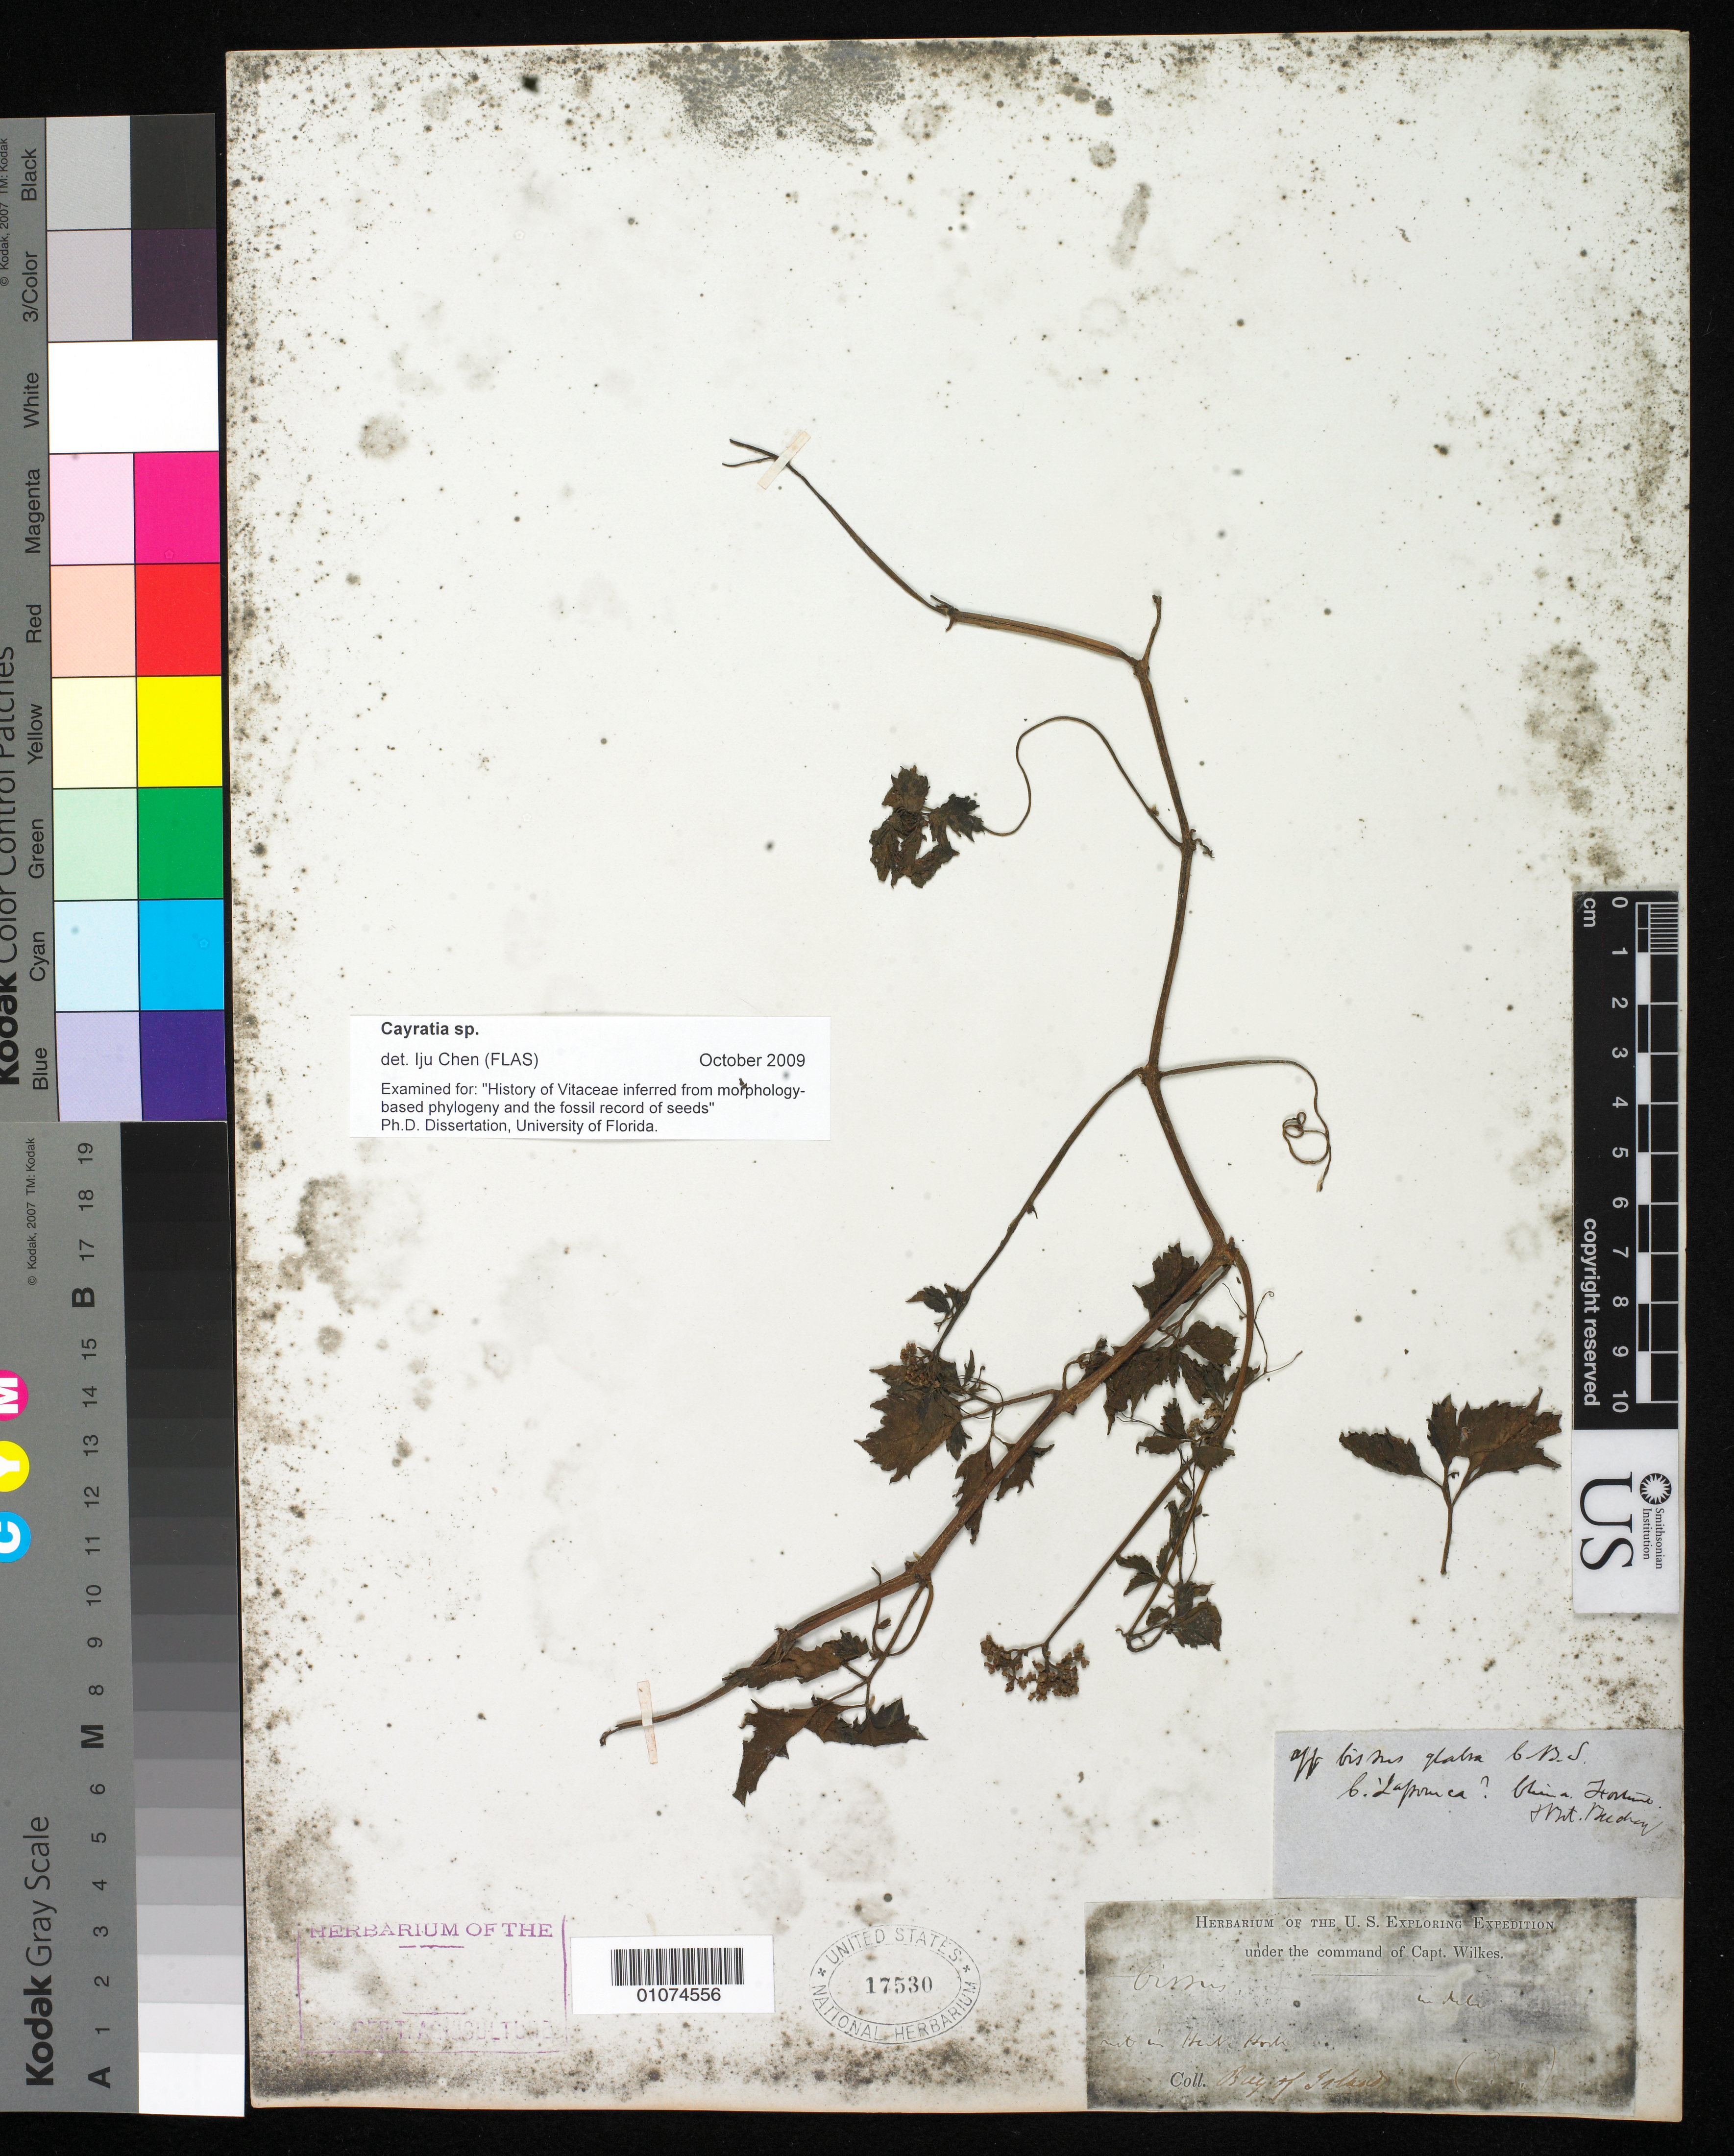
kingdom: Plantae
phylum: Tracheophyta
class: Magnoliopsida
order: Vitales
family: Vitaceae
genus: Cayratia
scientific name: Cayratia sp.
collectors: Wilkes Explor. Exped.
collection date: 1838/1842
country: New Zealand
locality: Bay of Islands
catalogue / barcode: US 17530